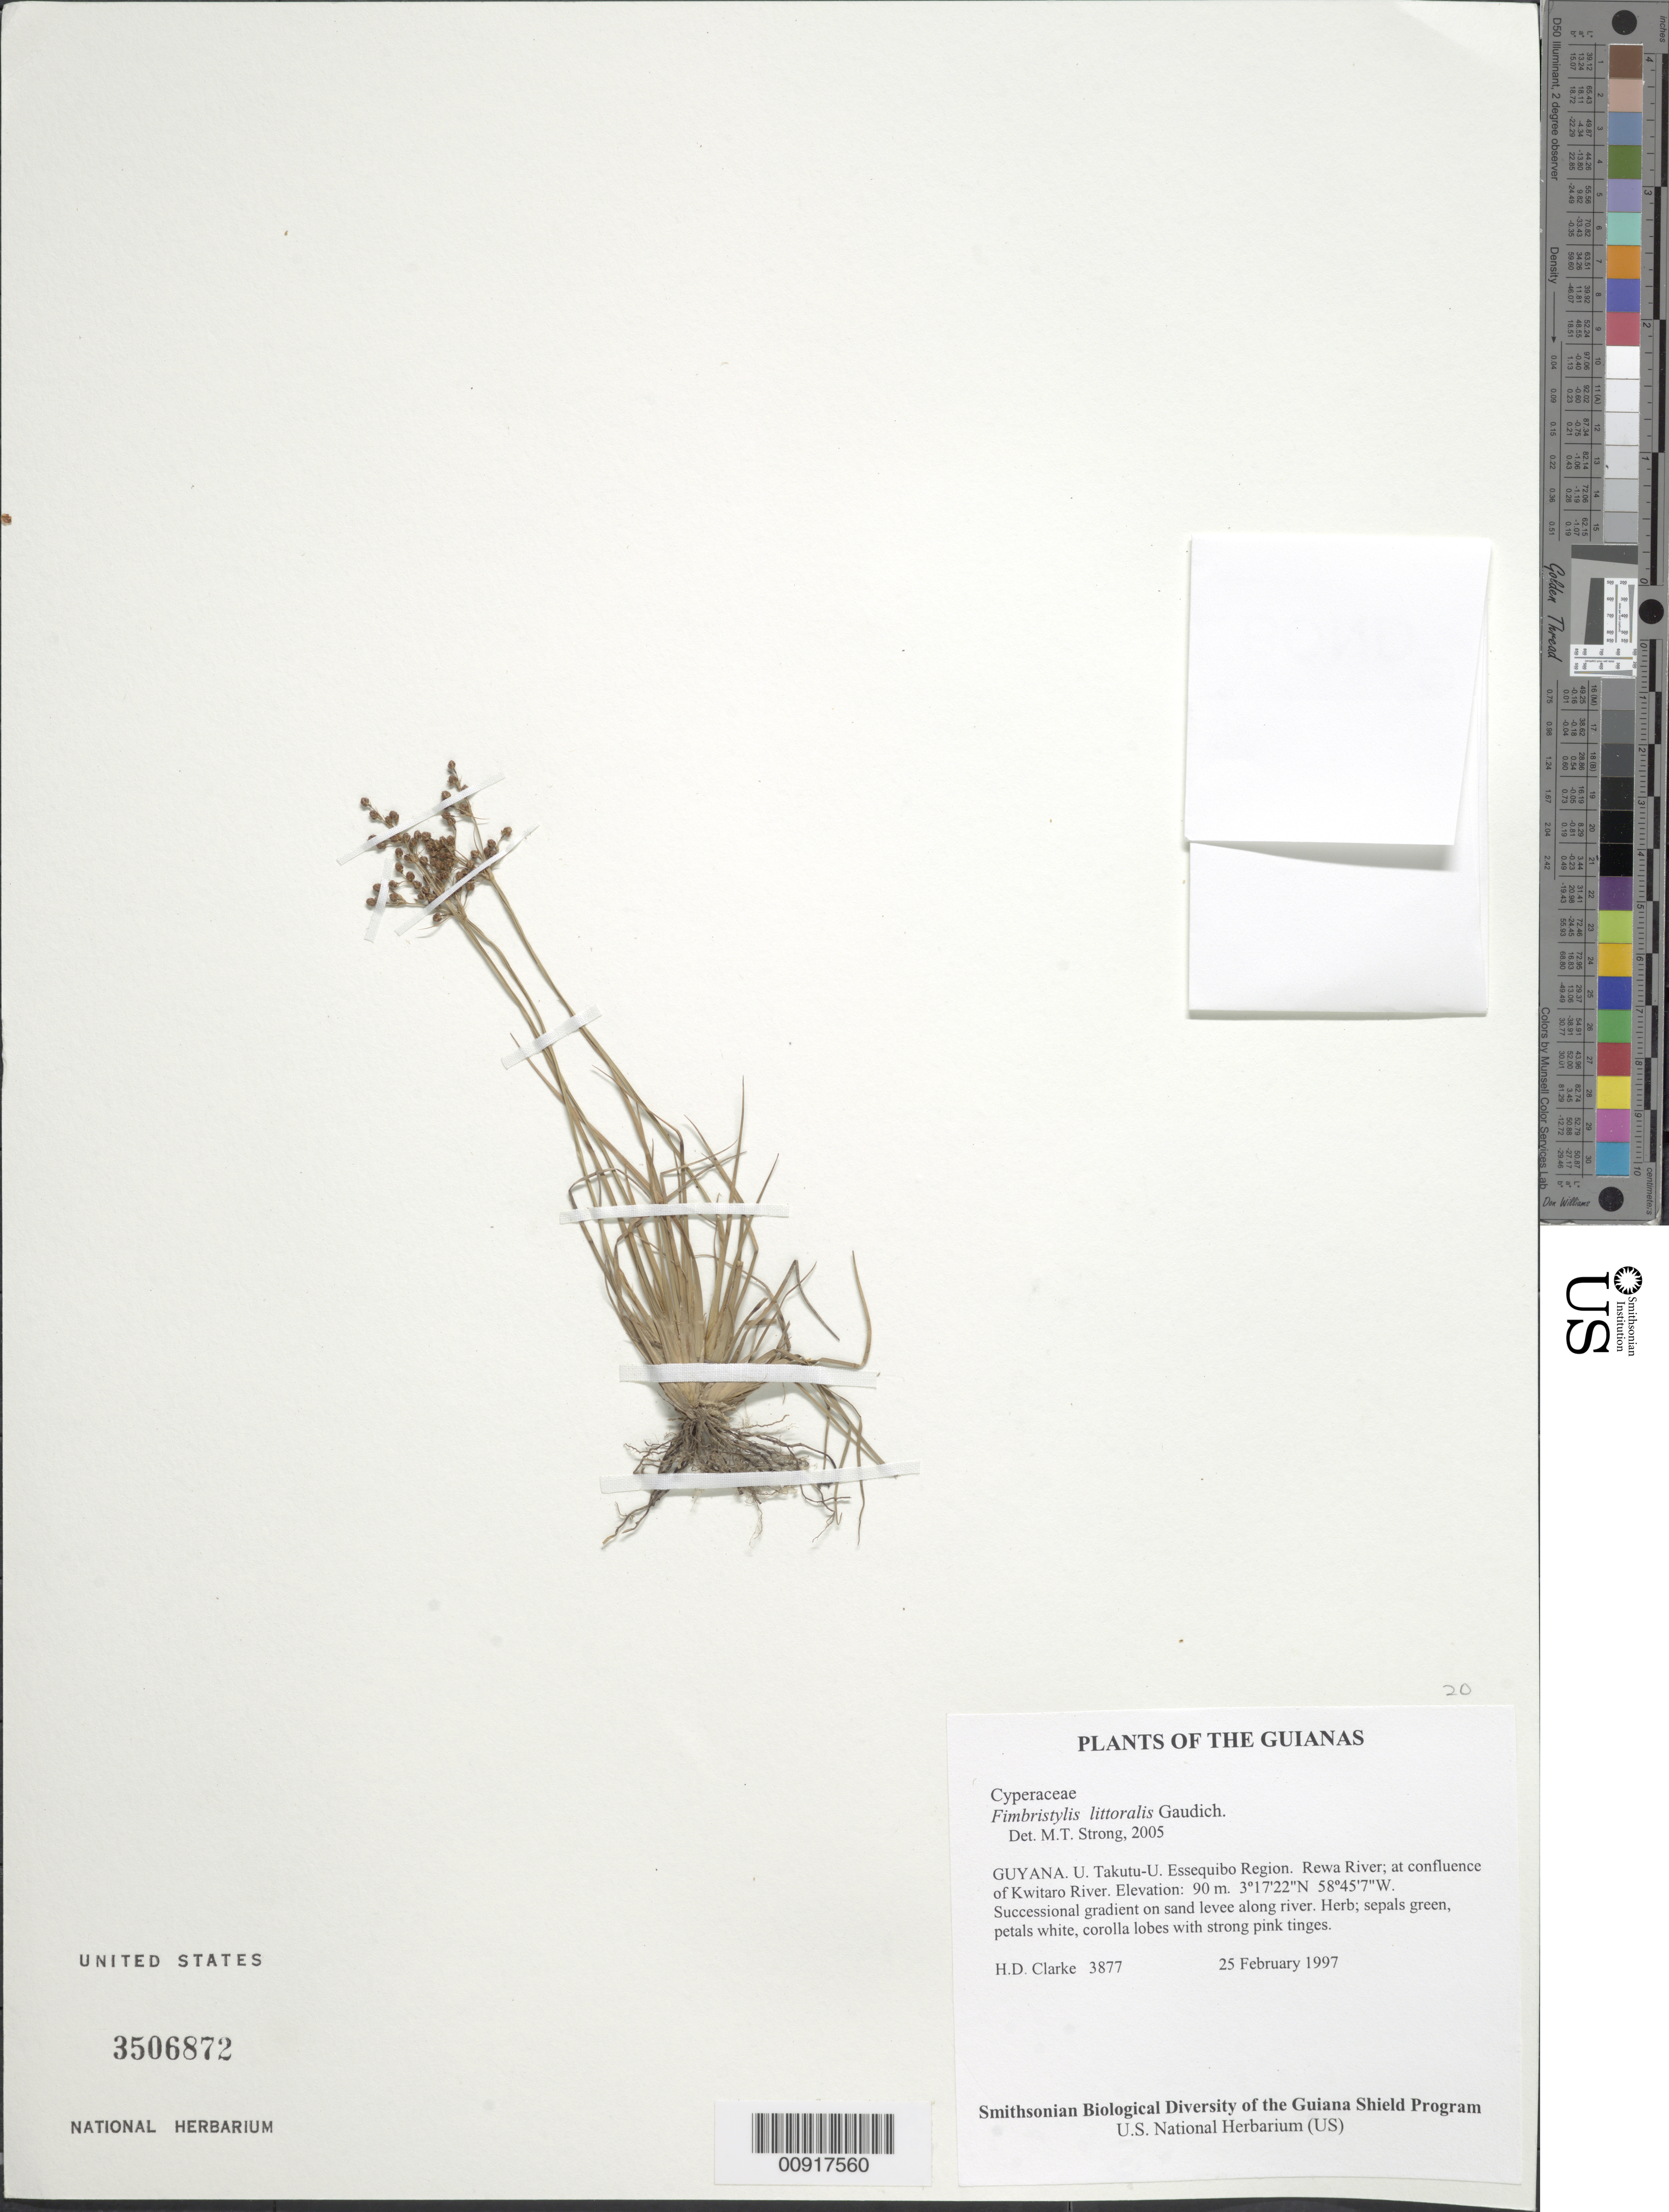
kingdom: Plantae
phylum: Tracheophyta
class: Liliopsida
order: Poales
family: Cyperaceae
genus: Fimbristylis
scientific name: Fimbristylis littoralis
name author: Gaudich.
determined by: Strong, M. T., (US), Smithsonian Institution - National Museum of Natural History (UNITED STATES)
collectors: H. D. Clarke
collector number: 3877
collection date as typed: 25 February 1997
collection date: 1997-02-25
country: Guyana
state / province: U. Takutu-U. Essequibo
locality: Rewa River; at confluence of Kwitaro River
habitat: Successional gradient on sand levee along river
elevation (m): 90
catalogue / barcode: US 3506872